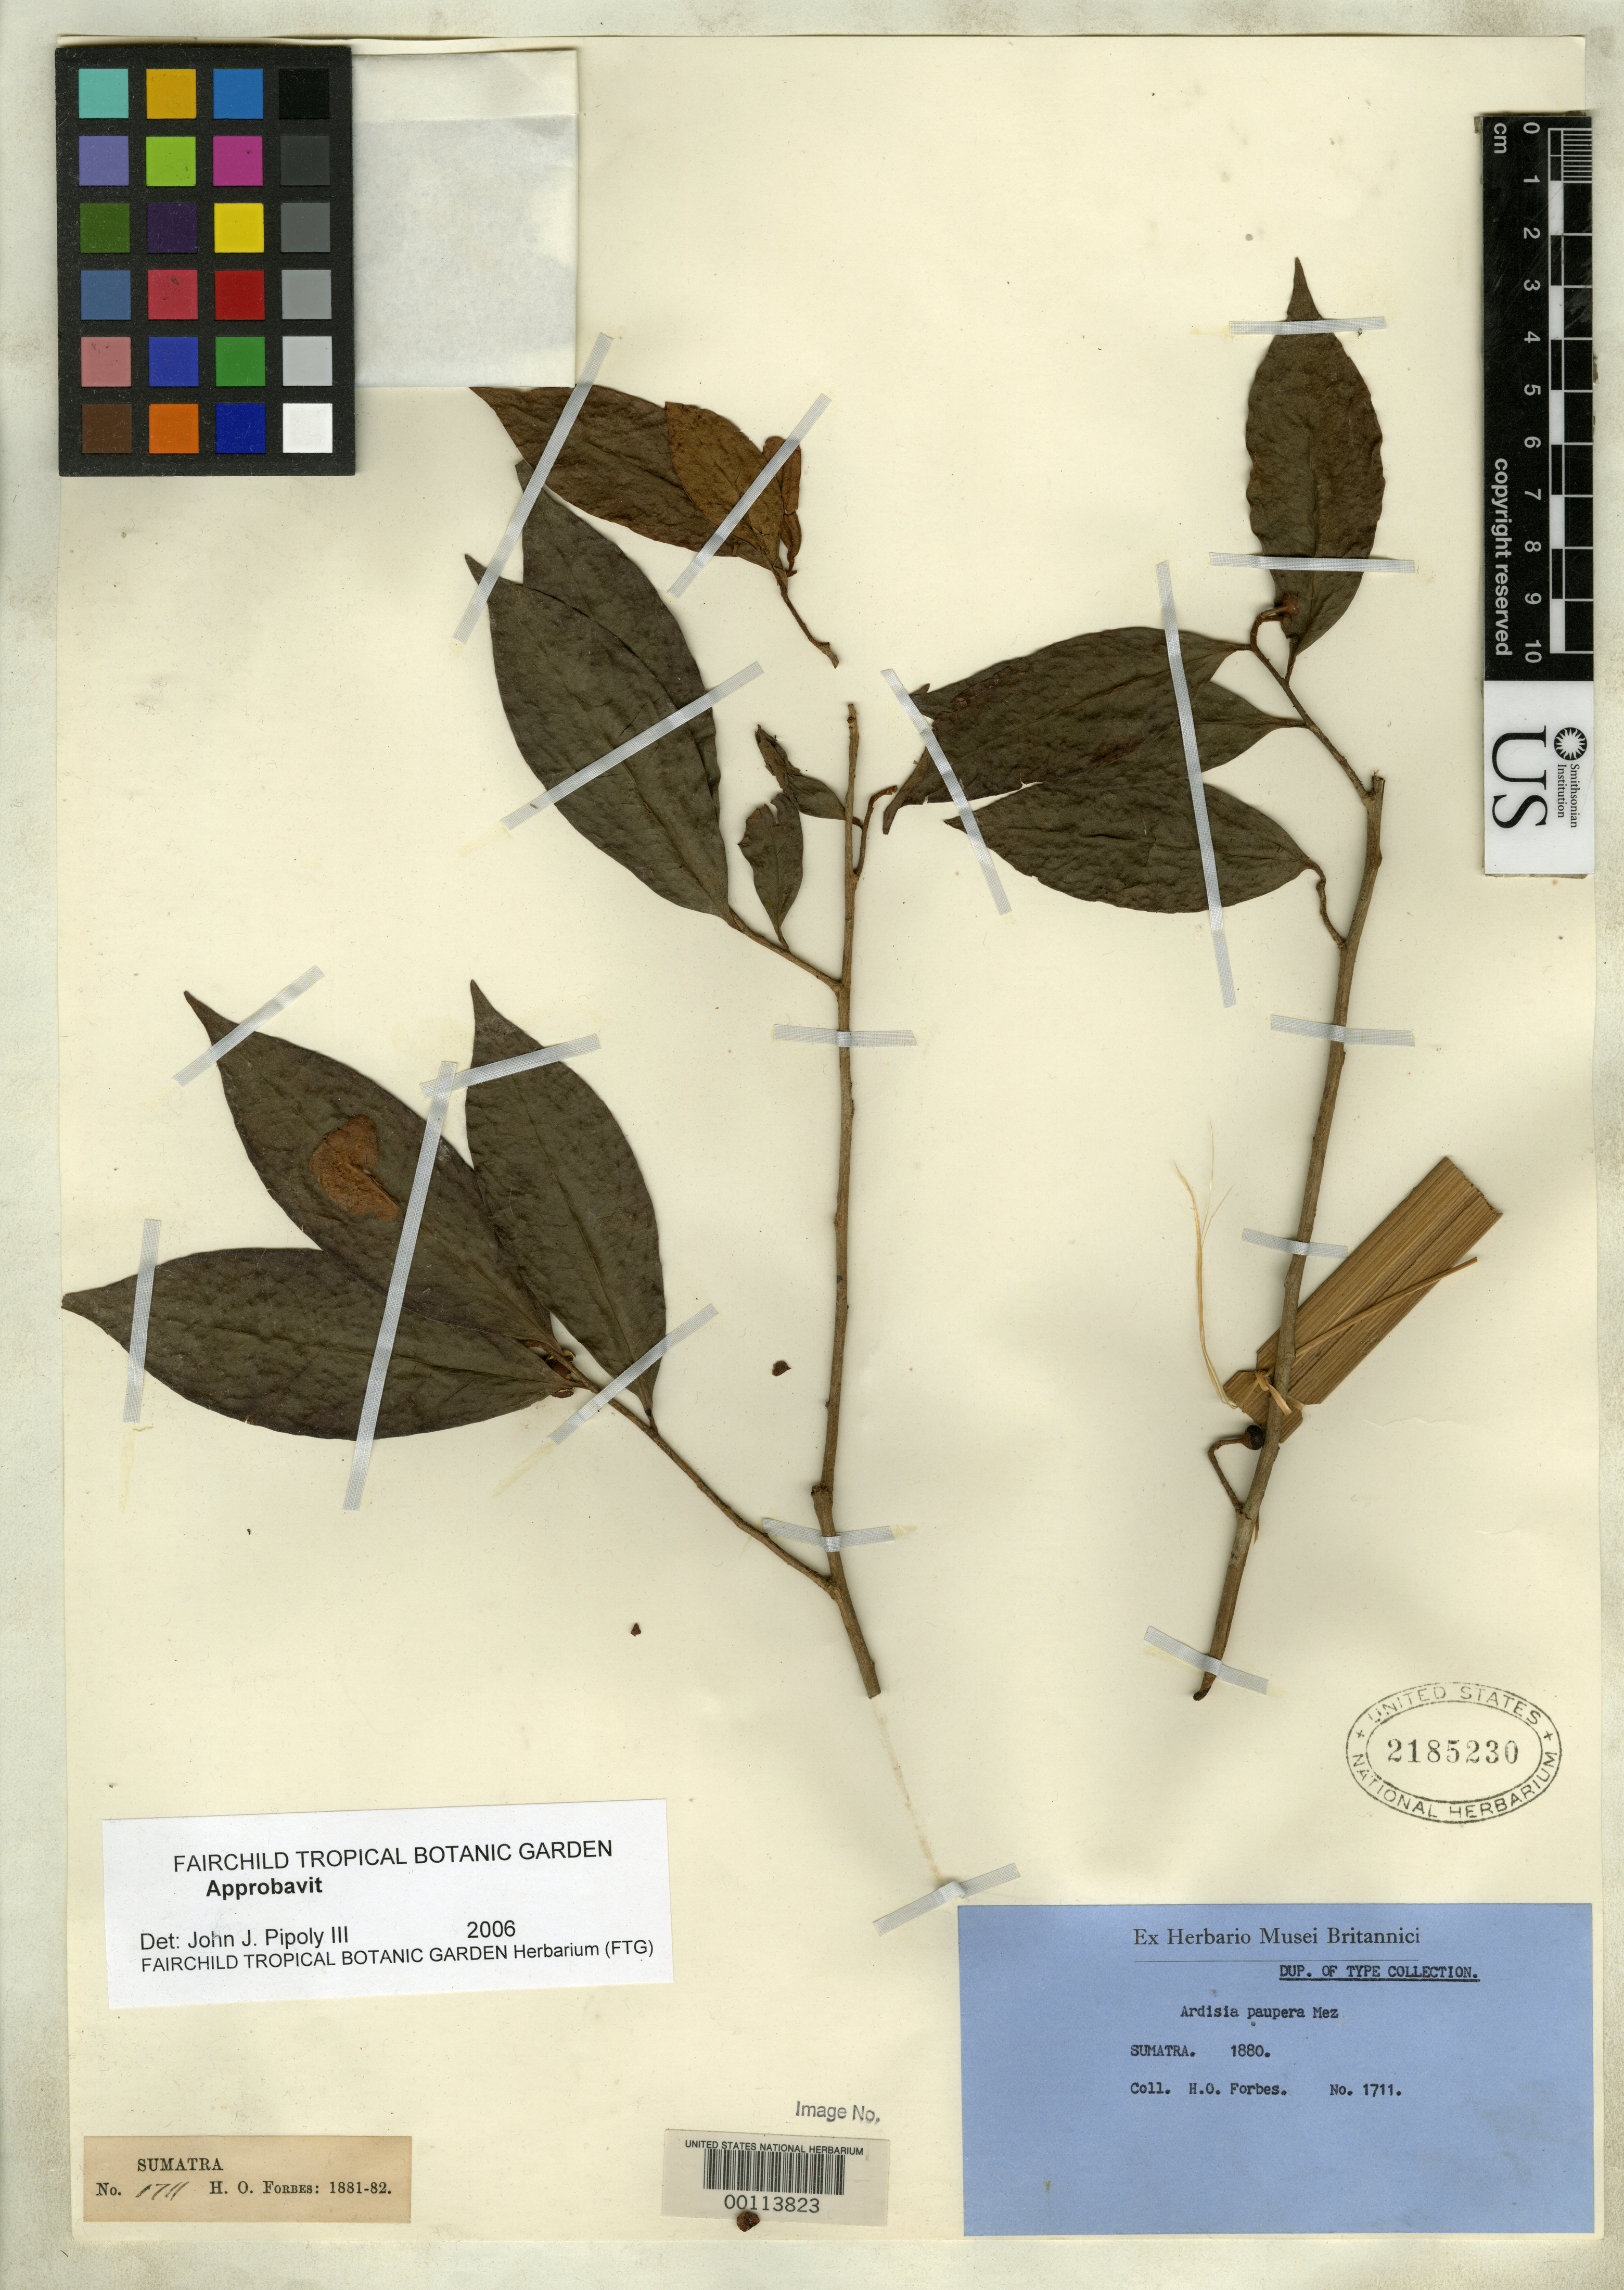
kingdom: Plantae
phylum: Tracheophyta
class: Magnoliopsida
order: Ericales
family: Primulaceae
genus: Ardisia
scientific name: Ardisia paupera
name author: Mez in Engl.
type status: Isotype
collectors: H. O. Forbes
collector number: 1711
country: Indonesia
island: Sumatra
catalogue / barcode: US 2185230